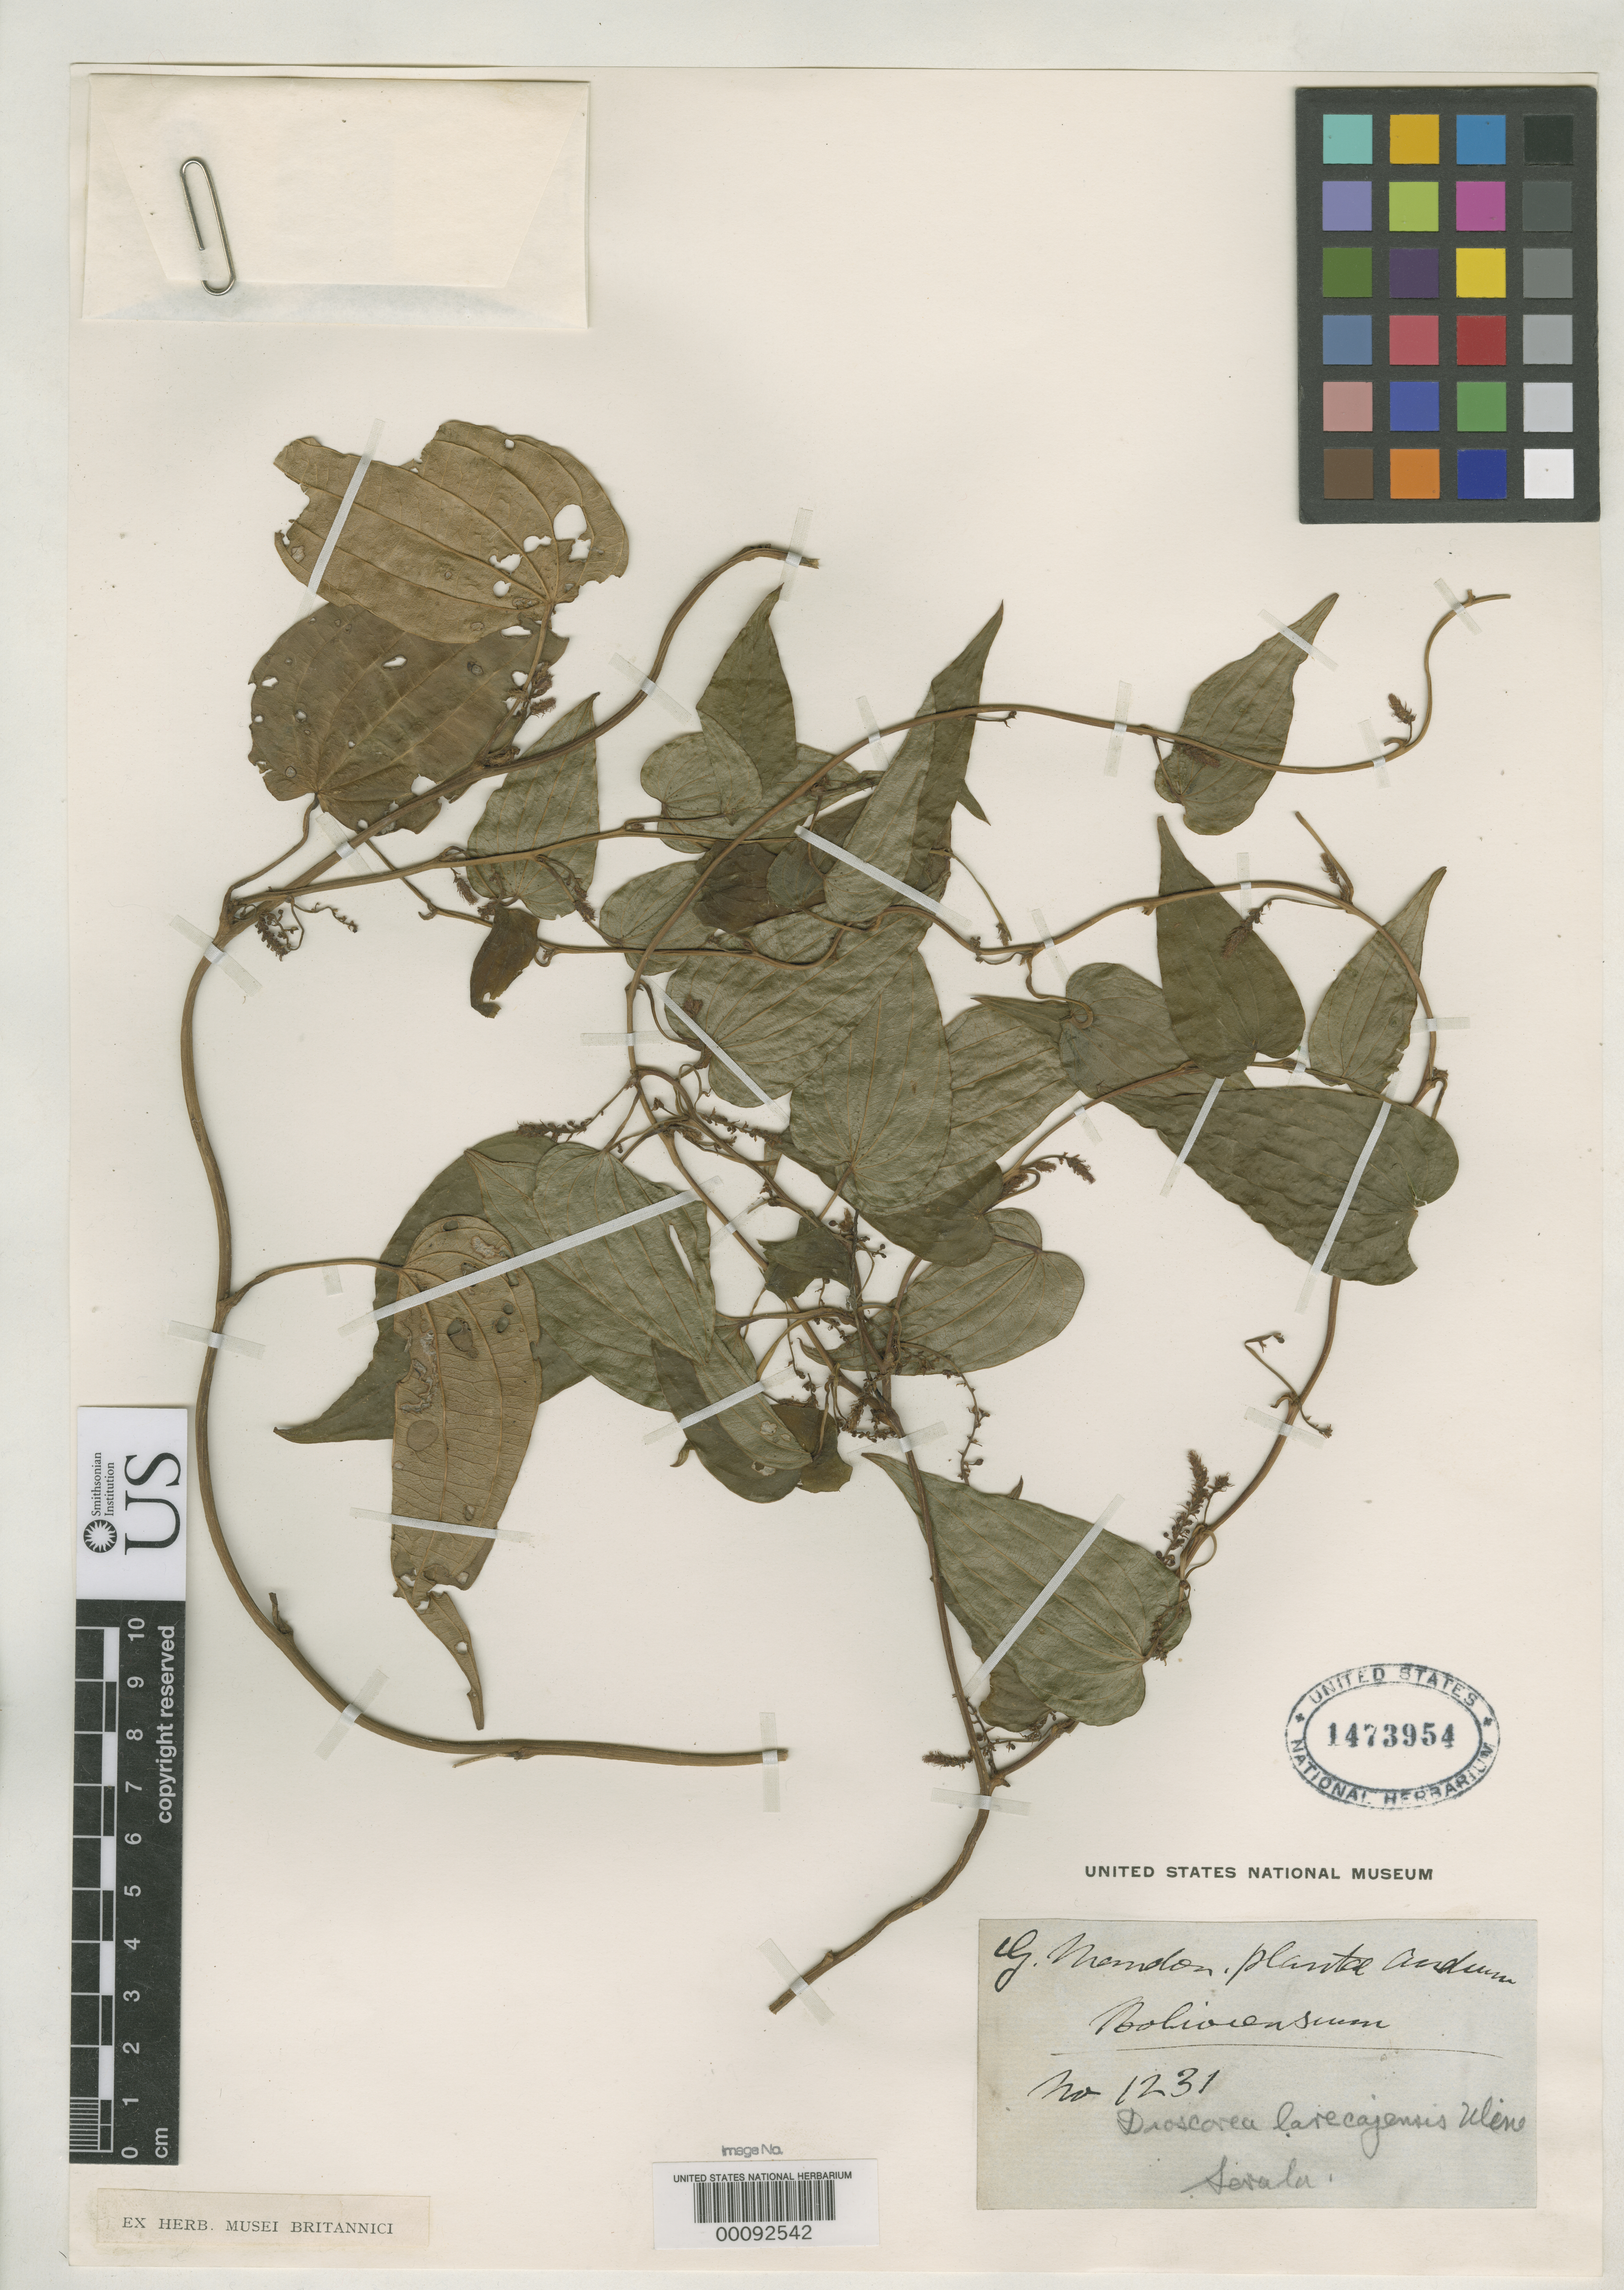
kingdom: Plantae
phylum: Tracheophyta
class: Liliopsida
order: Dioscoreales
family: Dioscoreaceae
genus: Dioscorea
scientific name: Dioscorea larecajensis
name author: Uline ex R. Knuth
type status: Isosyntype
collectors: G. Mandon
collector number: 1231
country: Bolivia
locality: Larecaja.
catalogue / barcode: US 1473954